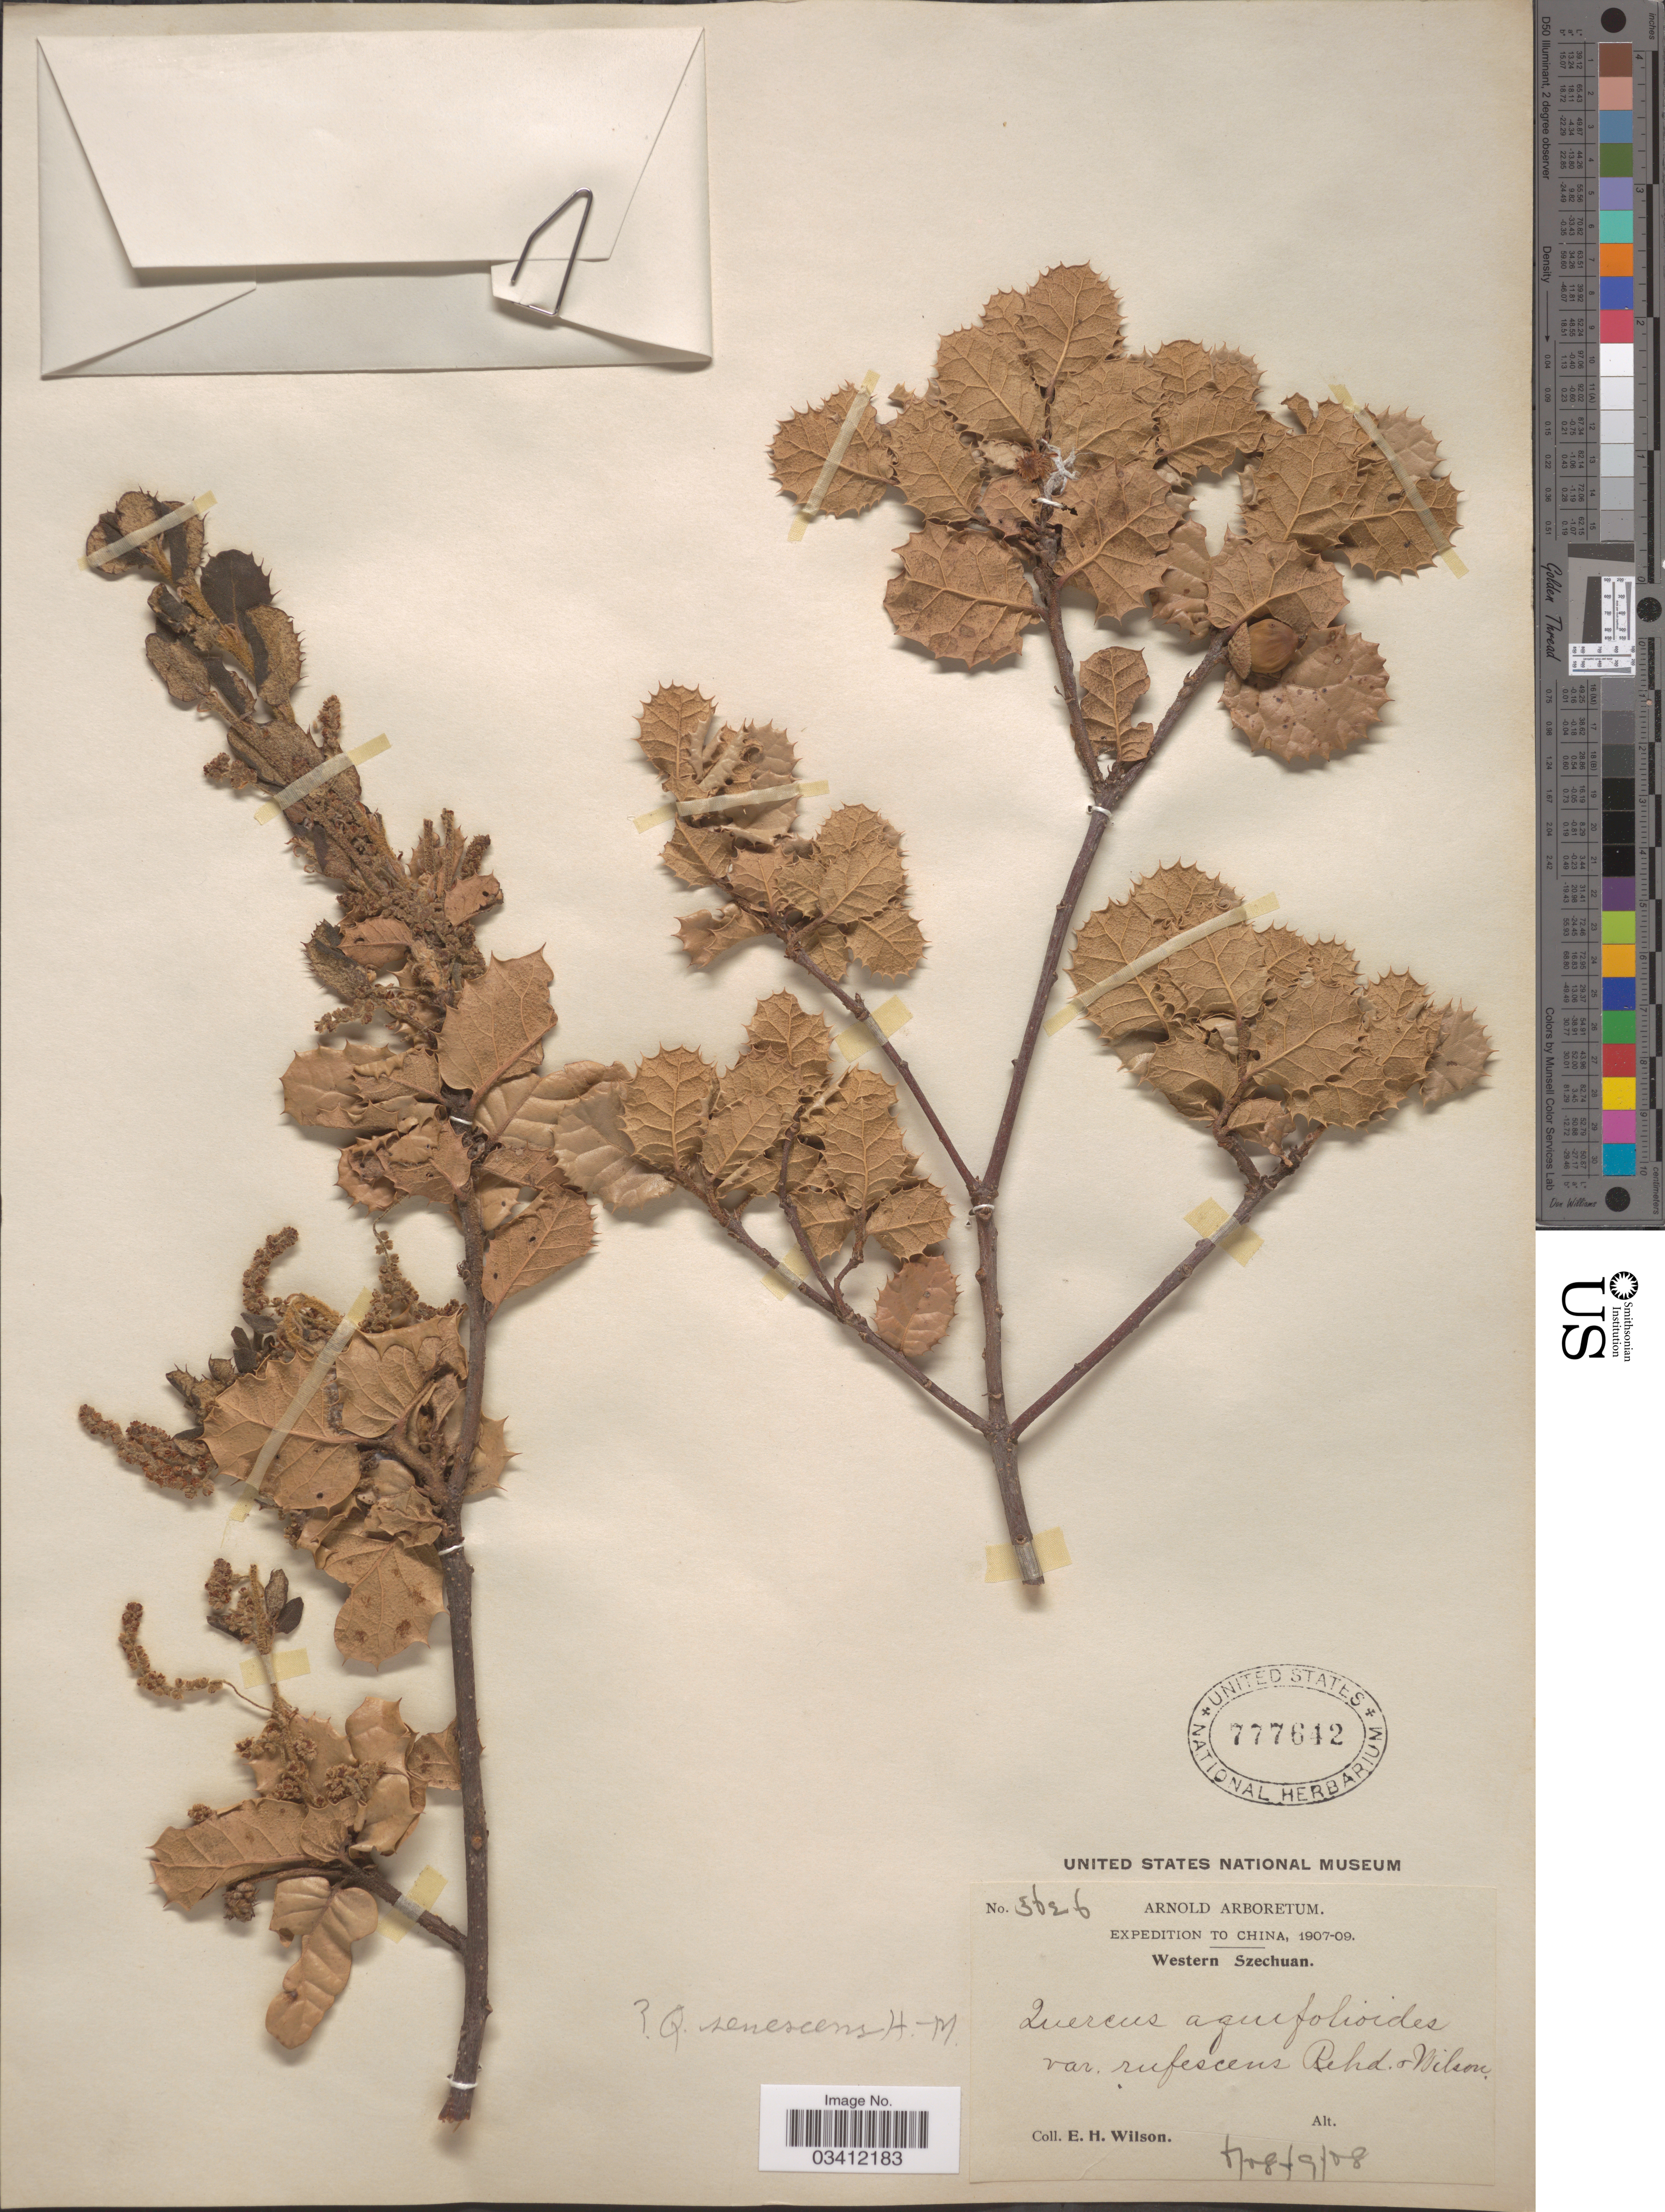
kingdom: Plantae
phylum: Tracheophyta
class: Magnoliopsida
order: Fagales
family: Fagaceae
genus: Quercus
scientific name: Quercus senescens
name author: Hand.-Mazz.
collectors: E. Wilson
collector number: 3626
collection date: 1908-06/1908-09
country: China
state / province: Sichuan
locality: Western Szechuan.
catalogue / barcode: US 777642